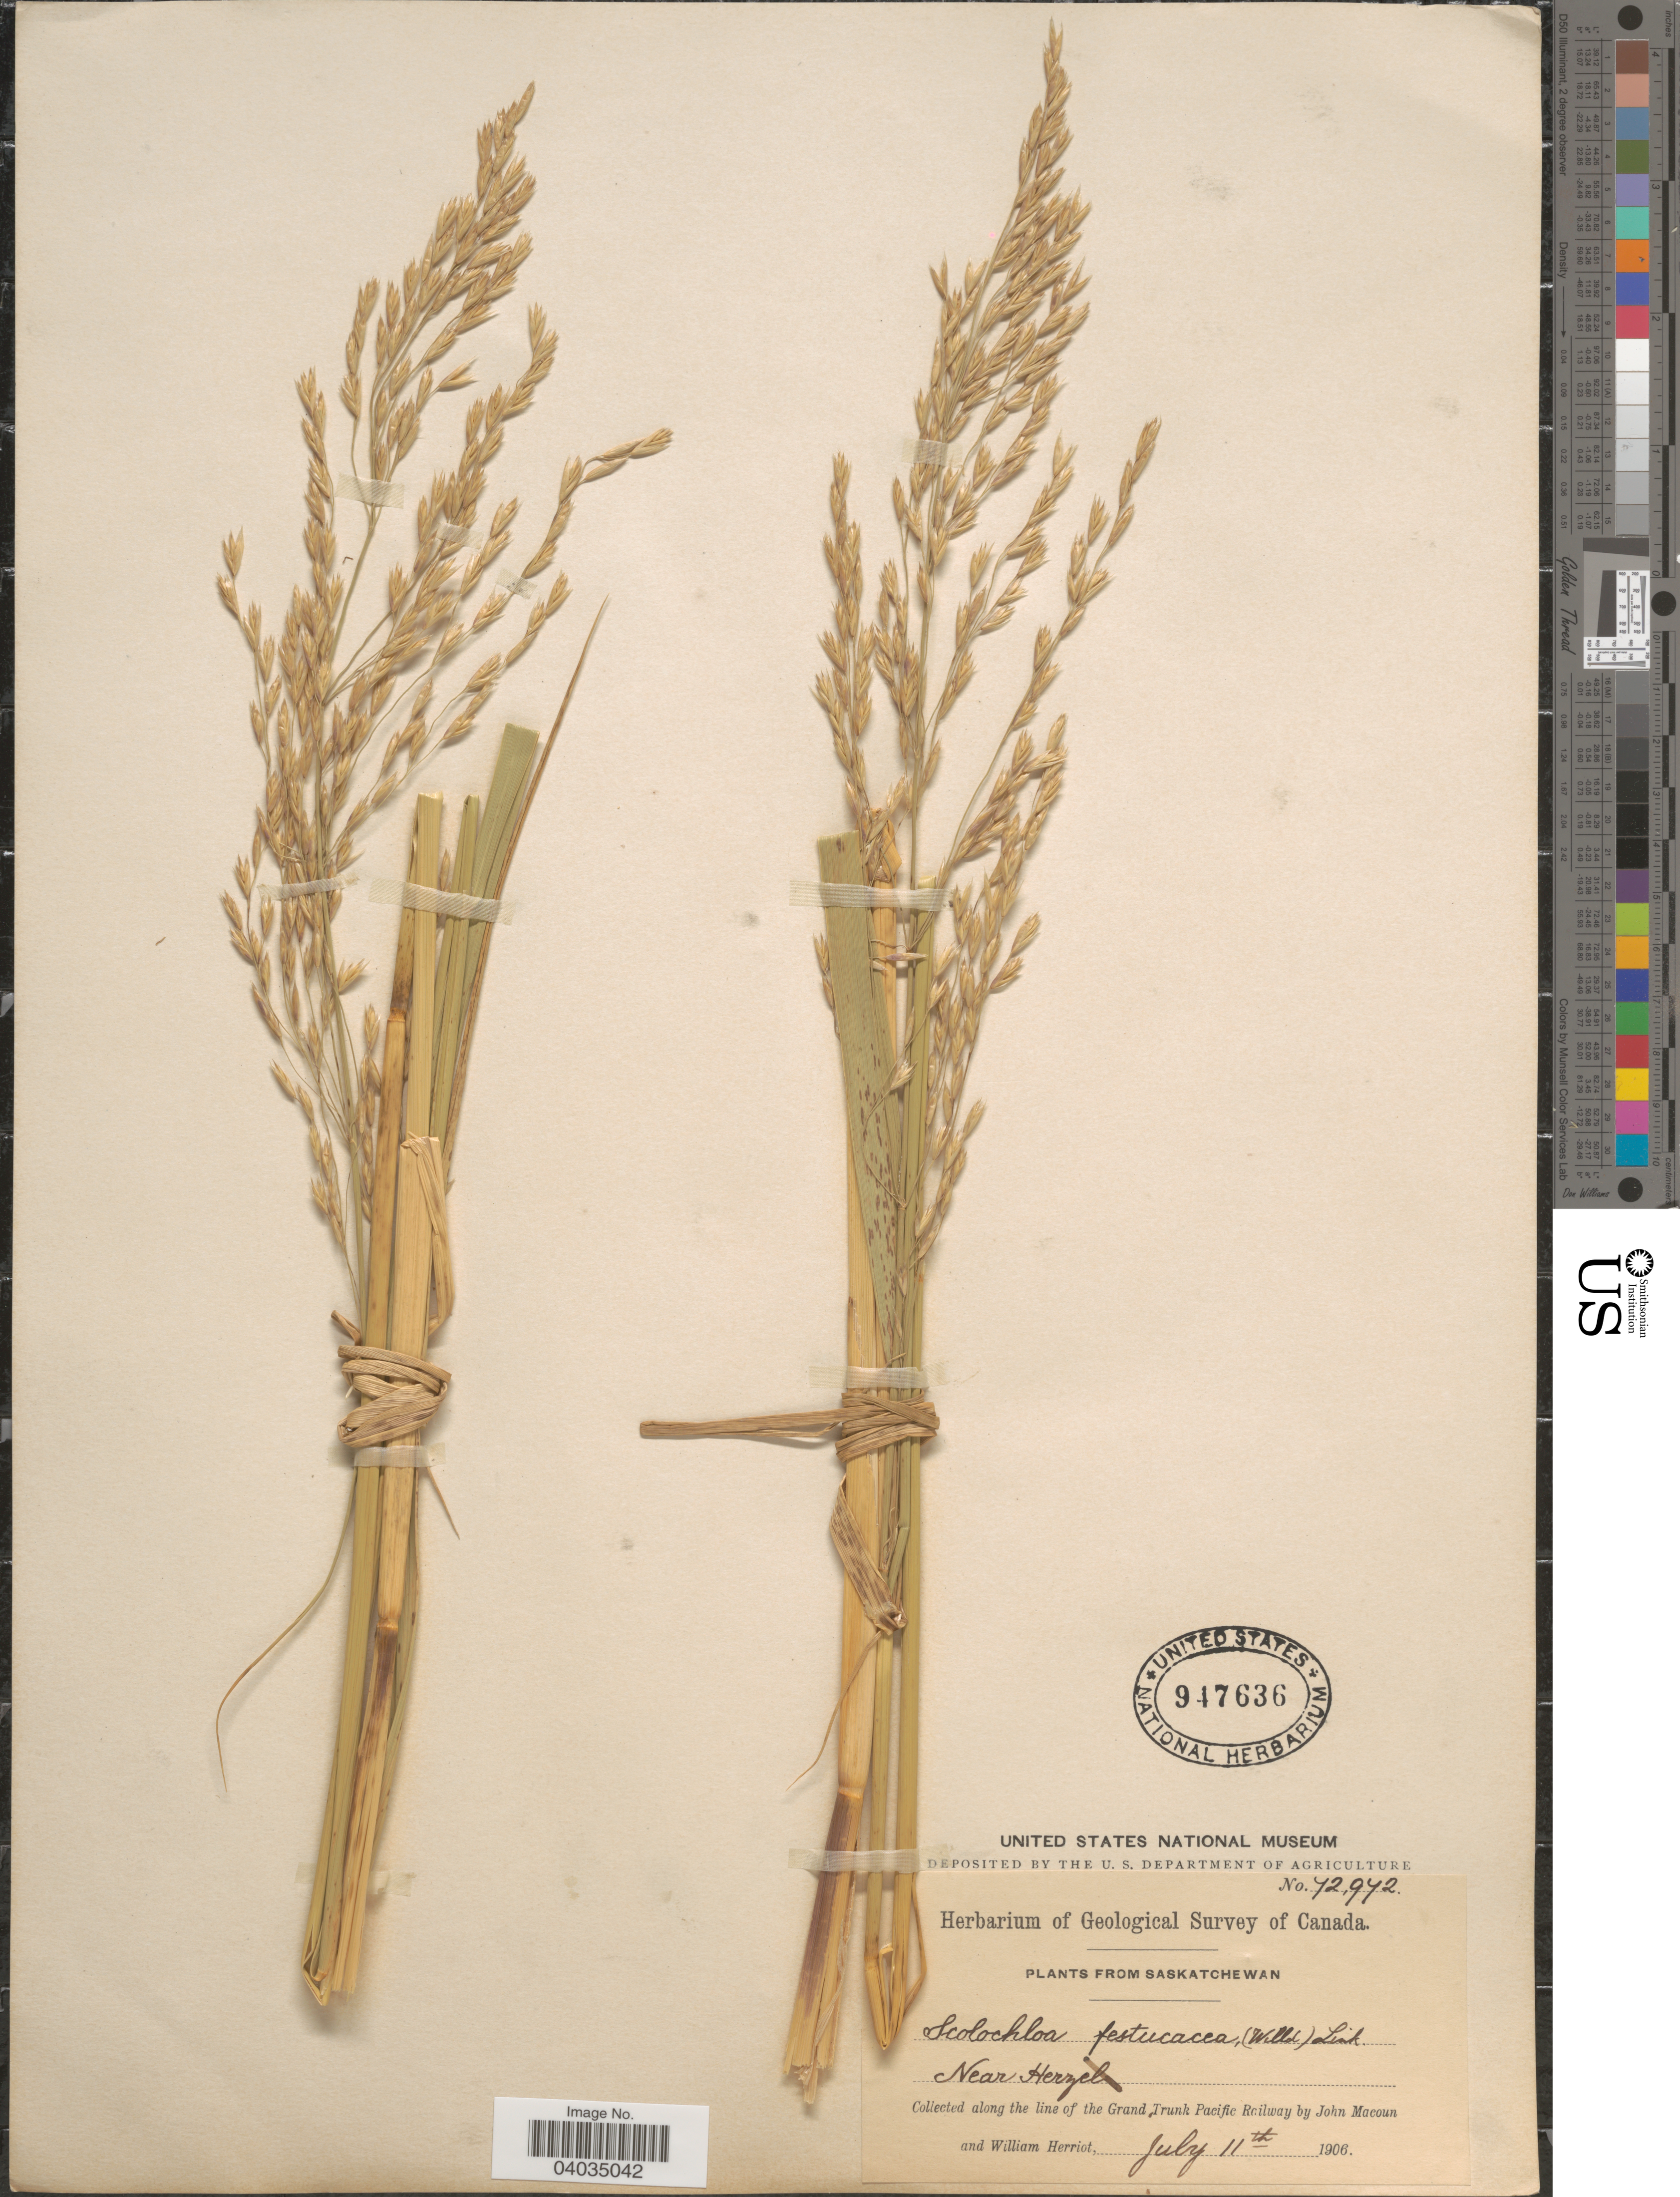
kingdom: Plantae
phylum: Tracheophyta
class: Liliopsida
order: Poales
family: Poaceae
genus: Scolochloa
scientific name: Scolochloa festucacea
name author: (Willd.) Link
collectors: J. Macoun & W. Herriot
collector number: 72972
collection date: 1906-07-11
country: Canada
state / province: Saskatchewan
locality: Near Herzel. Along the line of the Grand Trunk Pacific Railway.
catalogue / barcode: US 947636